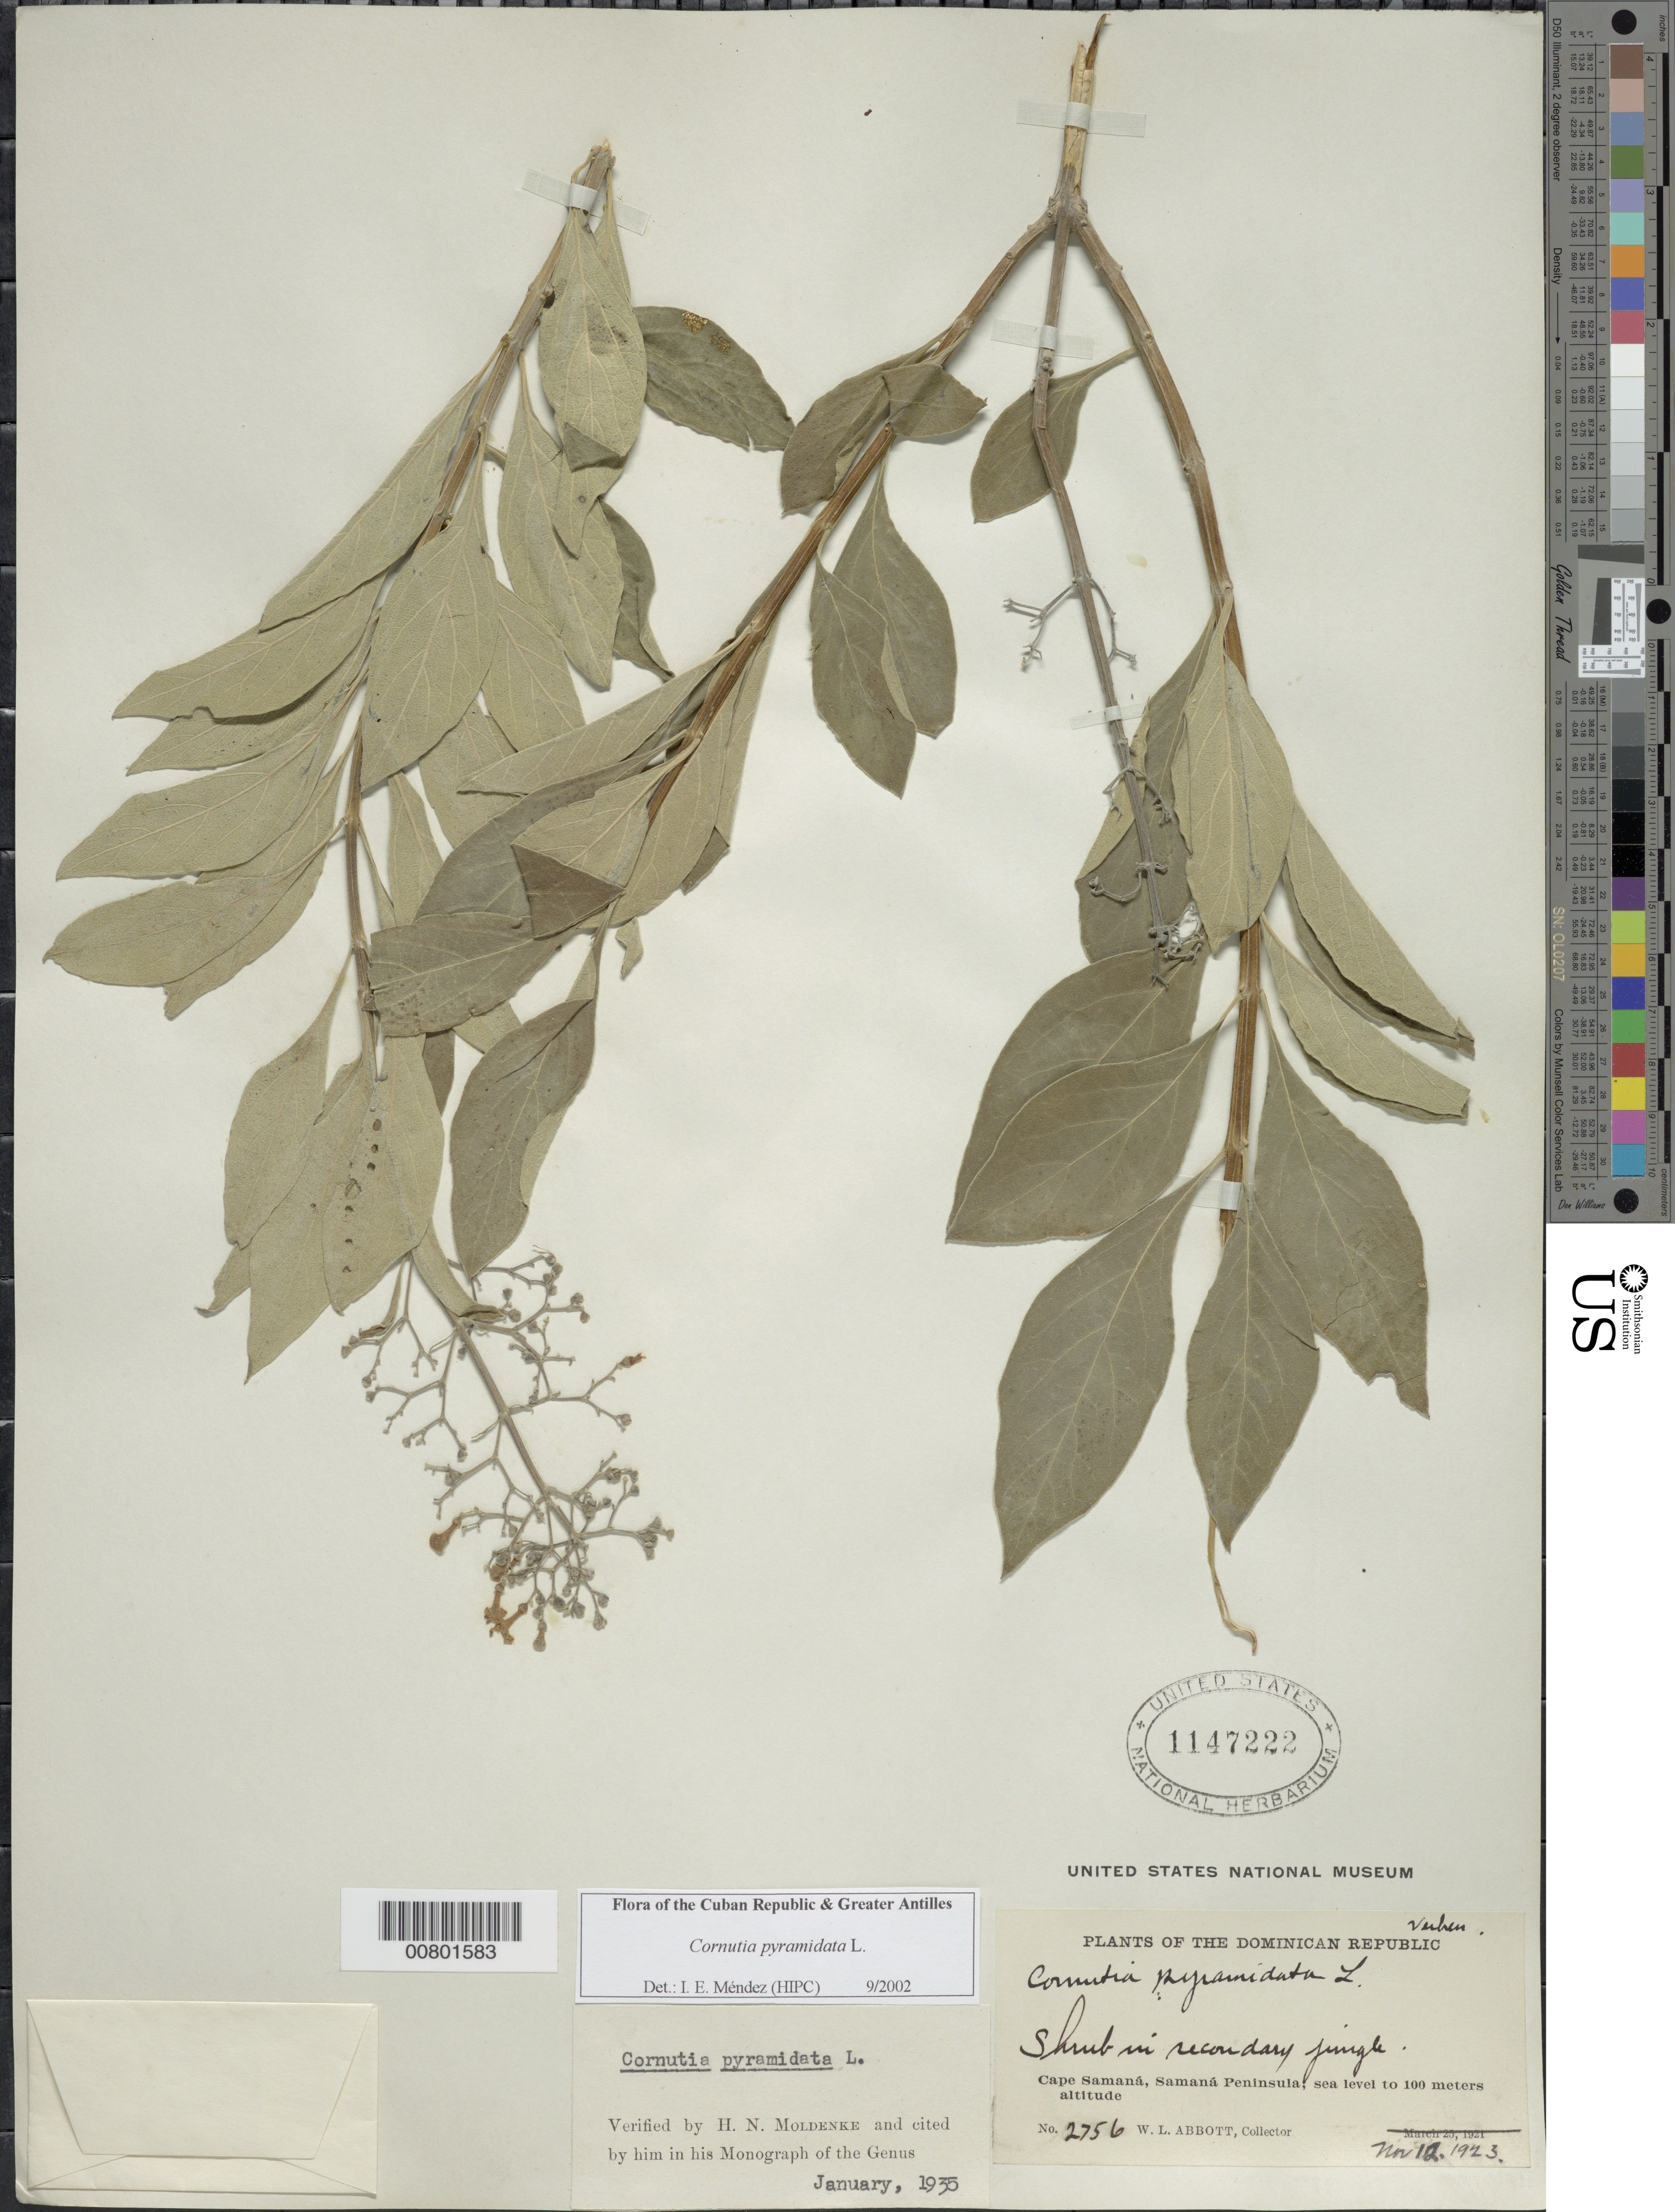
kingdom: Plantae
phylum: Tracheophyta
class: Magnoliopsida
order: Lamiales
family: Lamiaceae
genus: Cornutia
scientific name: Cornutia pyramidata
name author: L.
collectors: W. L. Abbott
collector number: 2756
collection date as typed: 12 Nov 1923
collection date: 1923-11-12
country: Dominican Republic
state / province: Samana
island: Hispaniola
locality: Cape Samaná, Samaná Peninsula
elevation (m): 0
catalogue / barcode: US 1147222